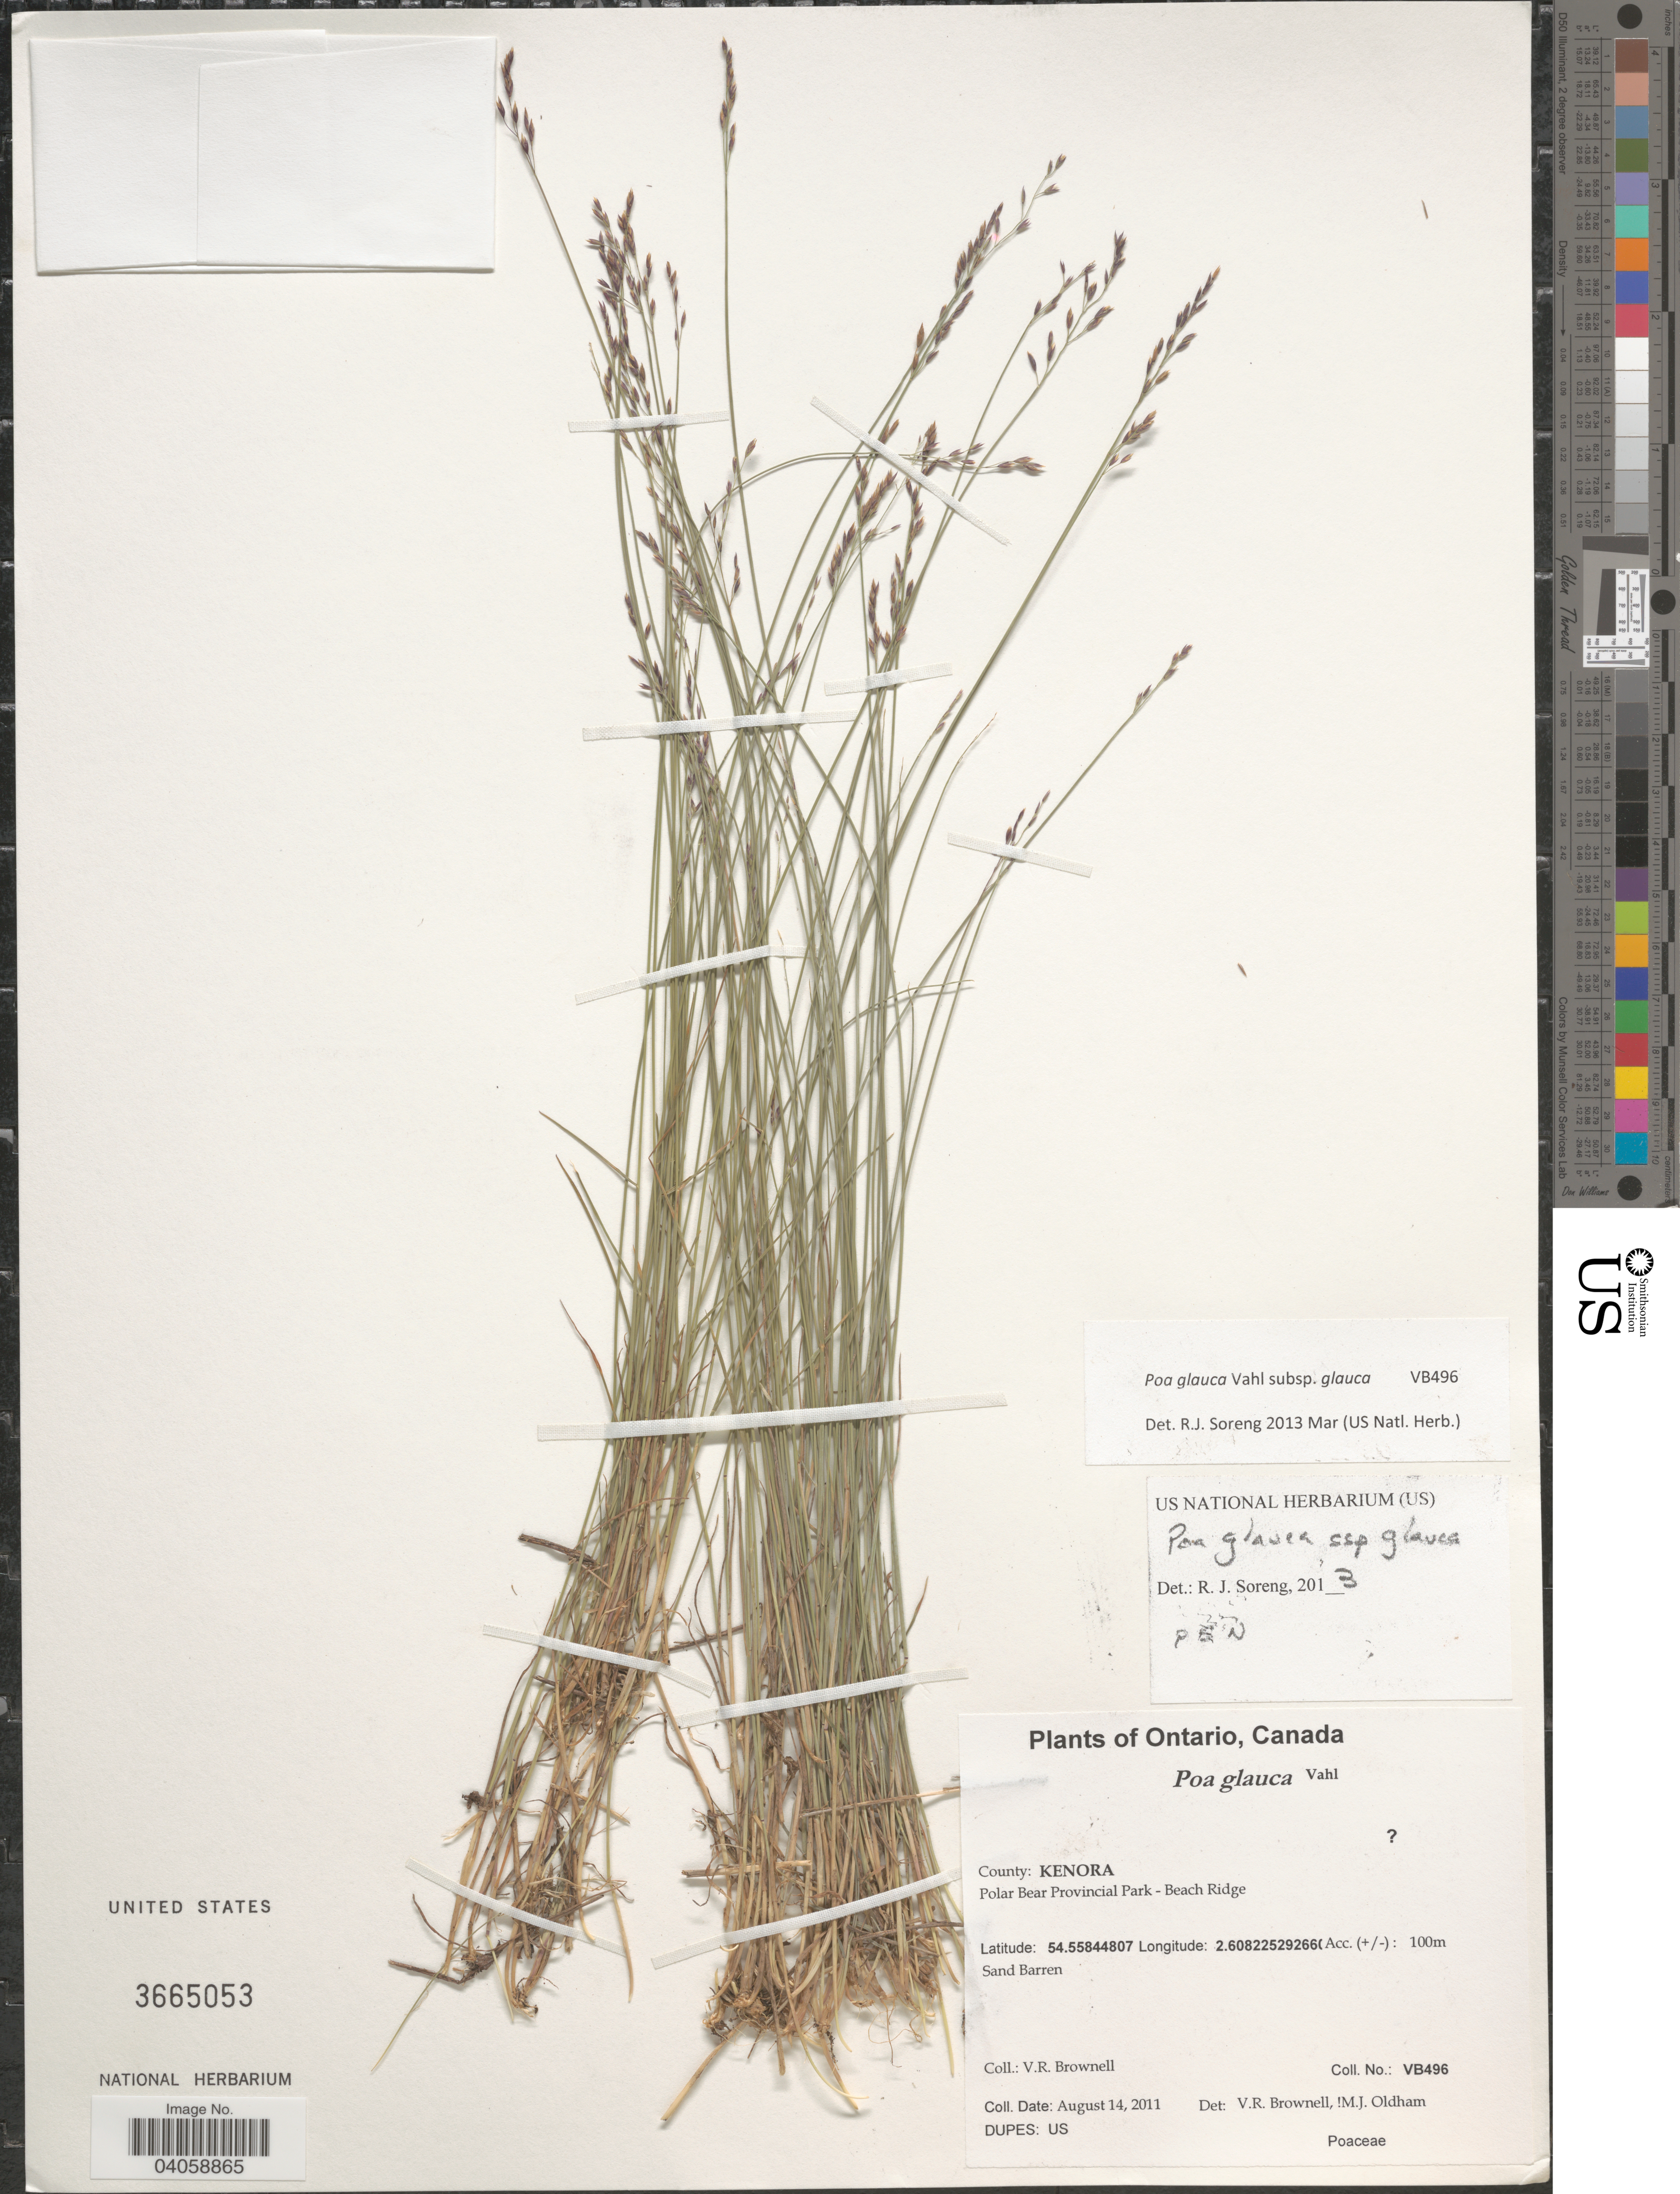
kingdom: Plantae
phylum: Tracheophyta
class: Liliopsida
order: Poales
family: Poaceae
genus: Poa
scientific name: Poa glauca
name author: Vahl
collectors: V. Brownell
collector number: VB496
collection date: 2011-08-14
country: Canada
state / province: Ontario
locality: County: Kenora. Polar Bear Provincial Park - Beach Ridge.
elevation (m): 100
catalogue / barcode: US 3665053